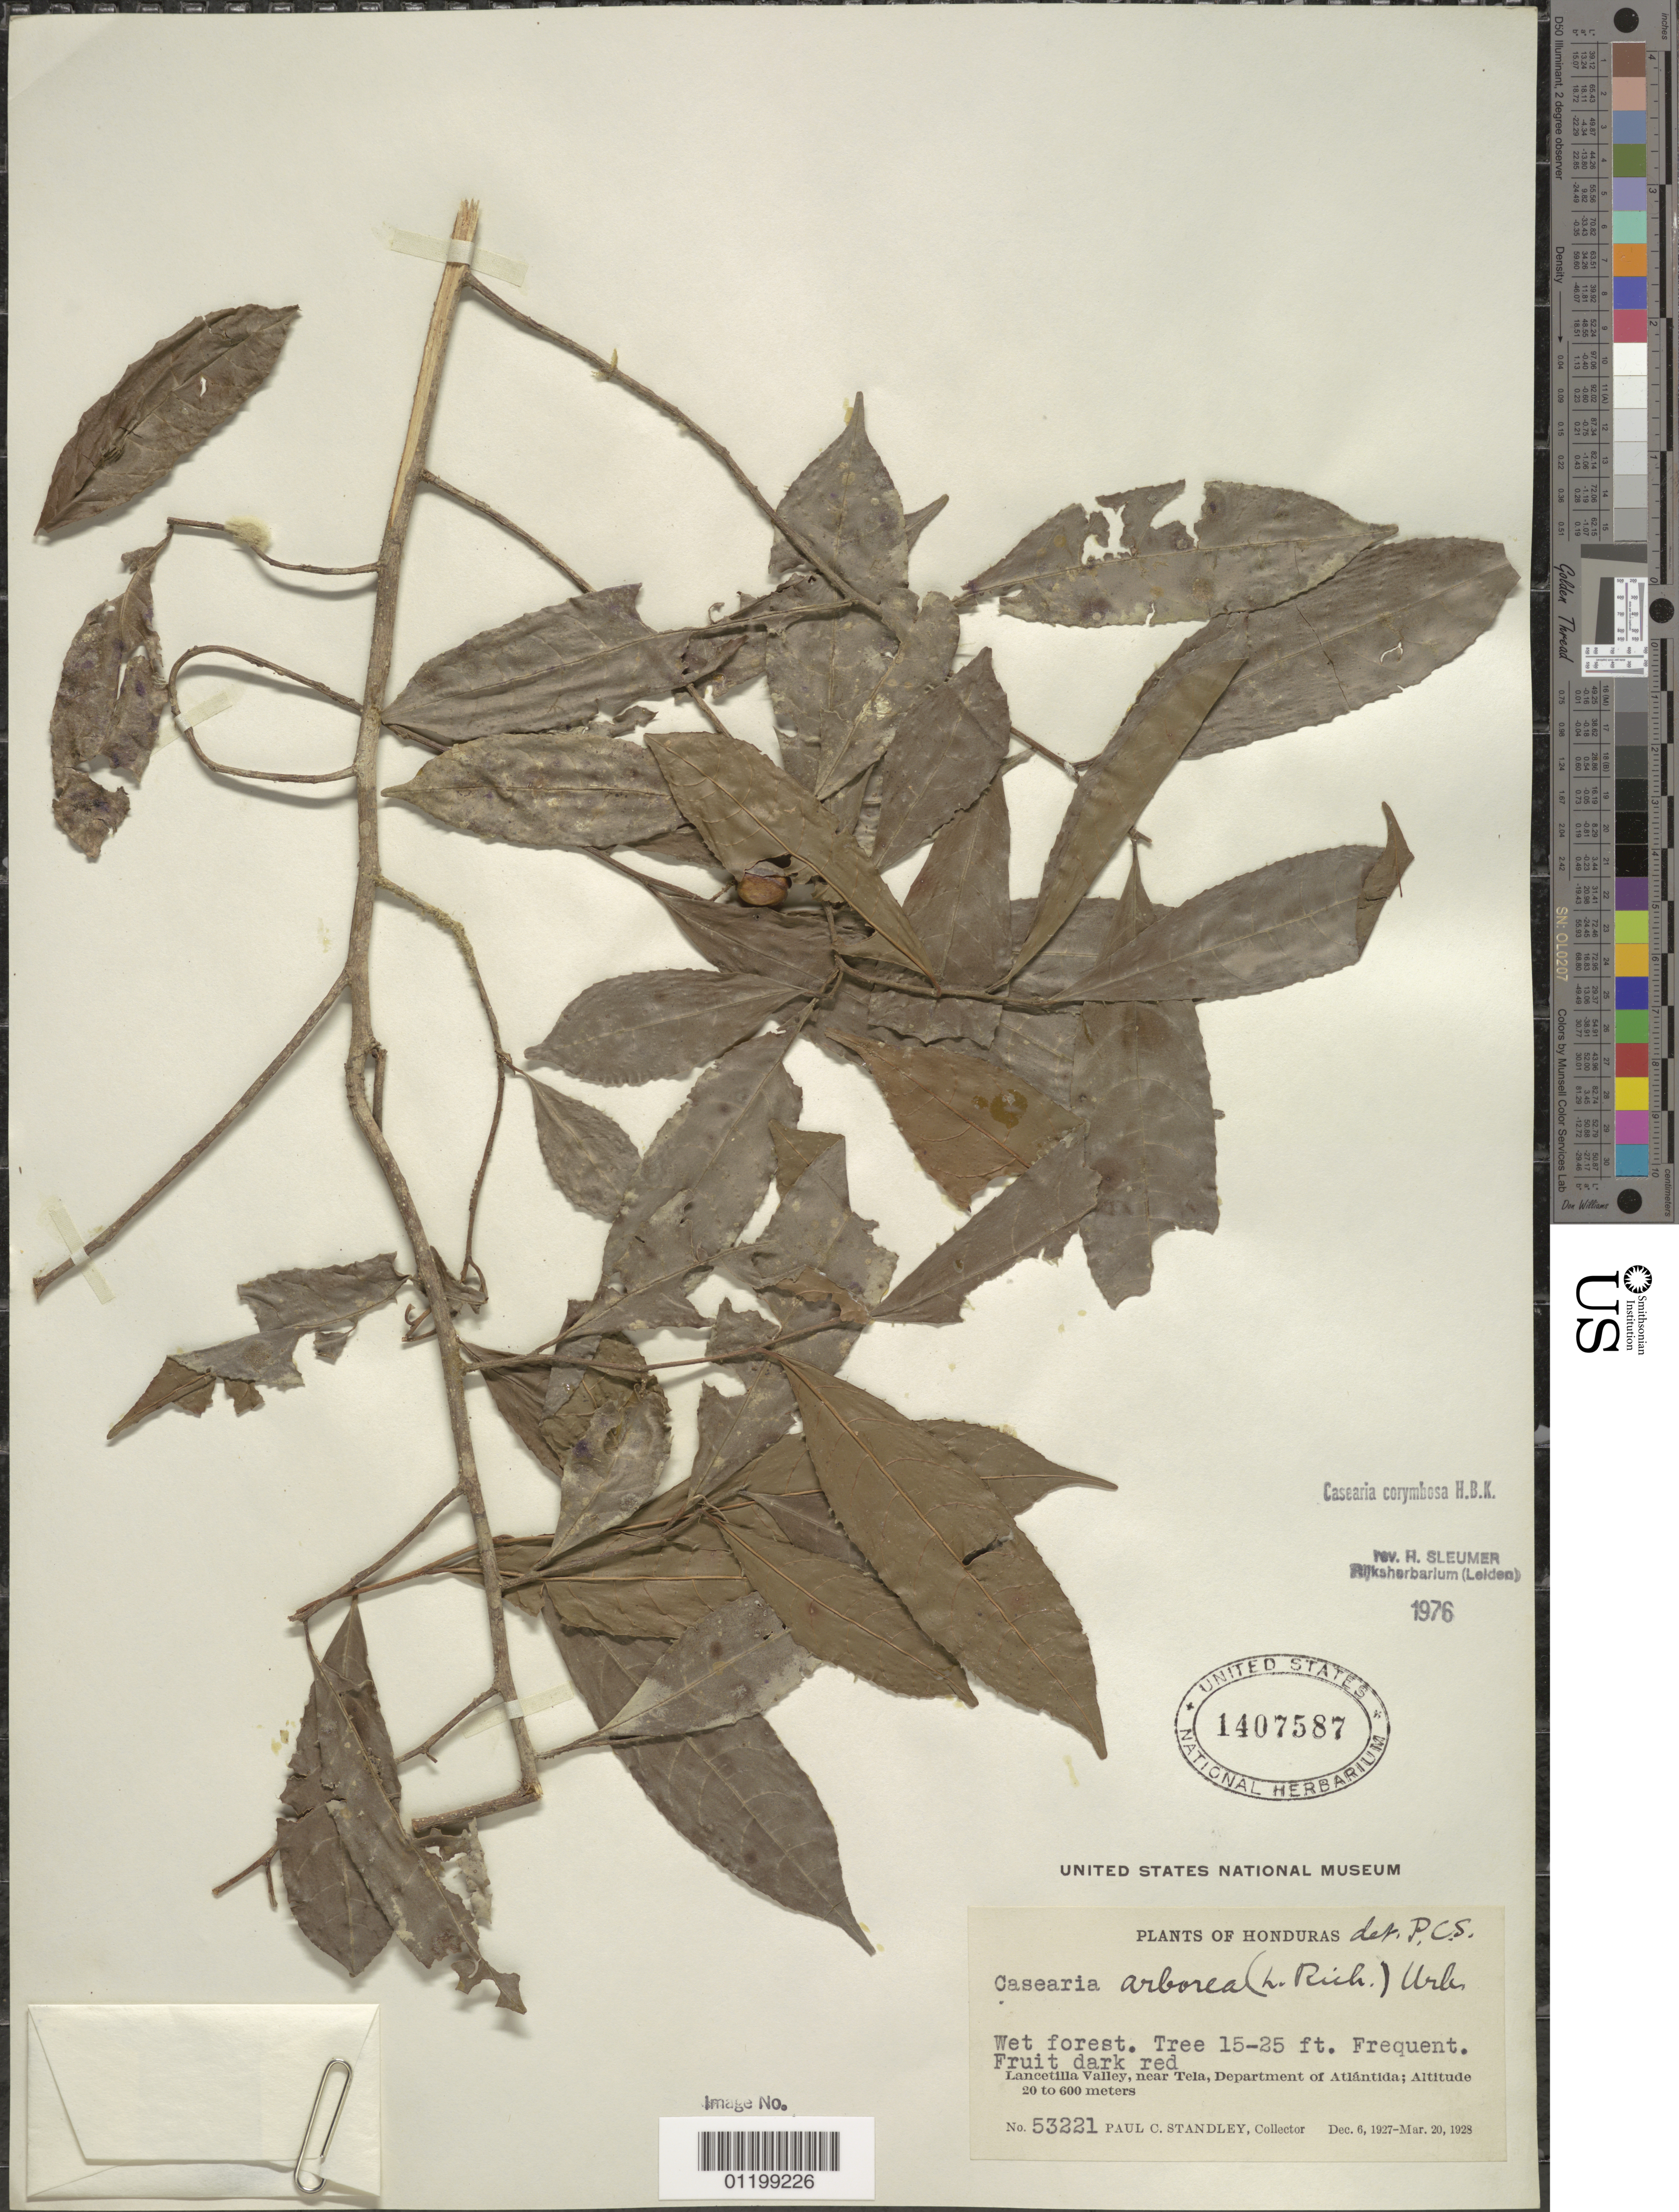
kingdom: Plantae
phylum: Tracheophyta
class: Magnoliopsida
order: Malpighiales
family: Salicaceae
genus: Casearia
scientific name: Casearia corymbosa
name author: Kunth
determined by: Sleumer, H. O.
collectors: P. C. Standley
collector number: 53221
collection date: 1927-12-06/1928-03-20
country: Honduras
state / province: Atlántida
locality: Lancetilla Valley, near Tela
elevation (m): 20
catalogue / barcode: US 1407587